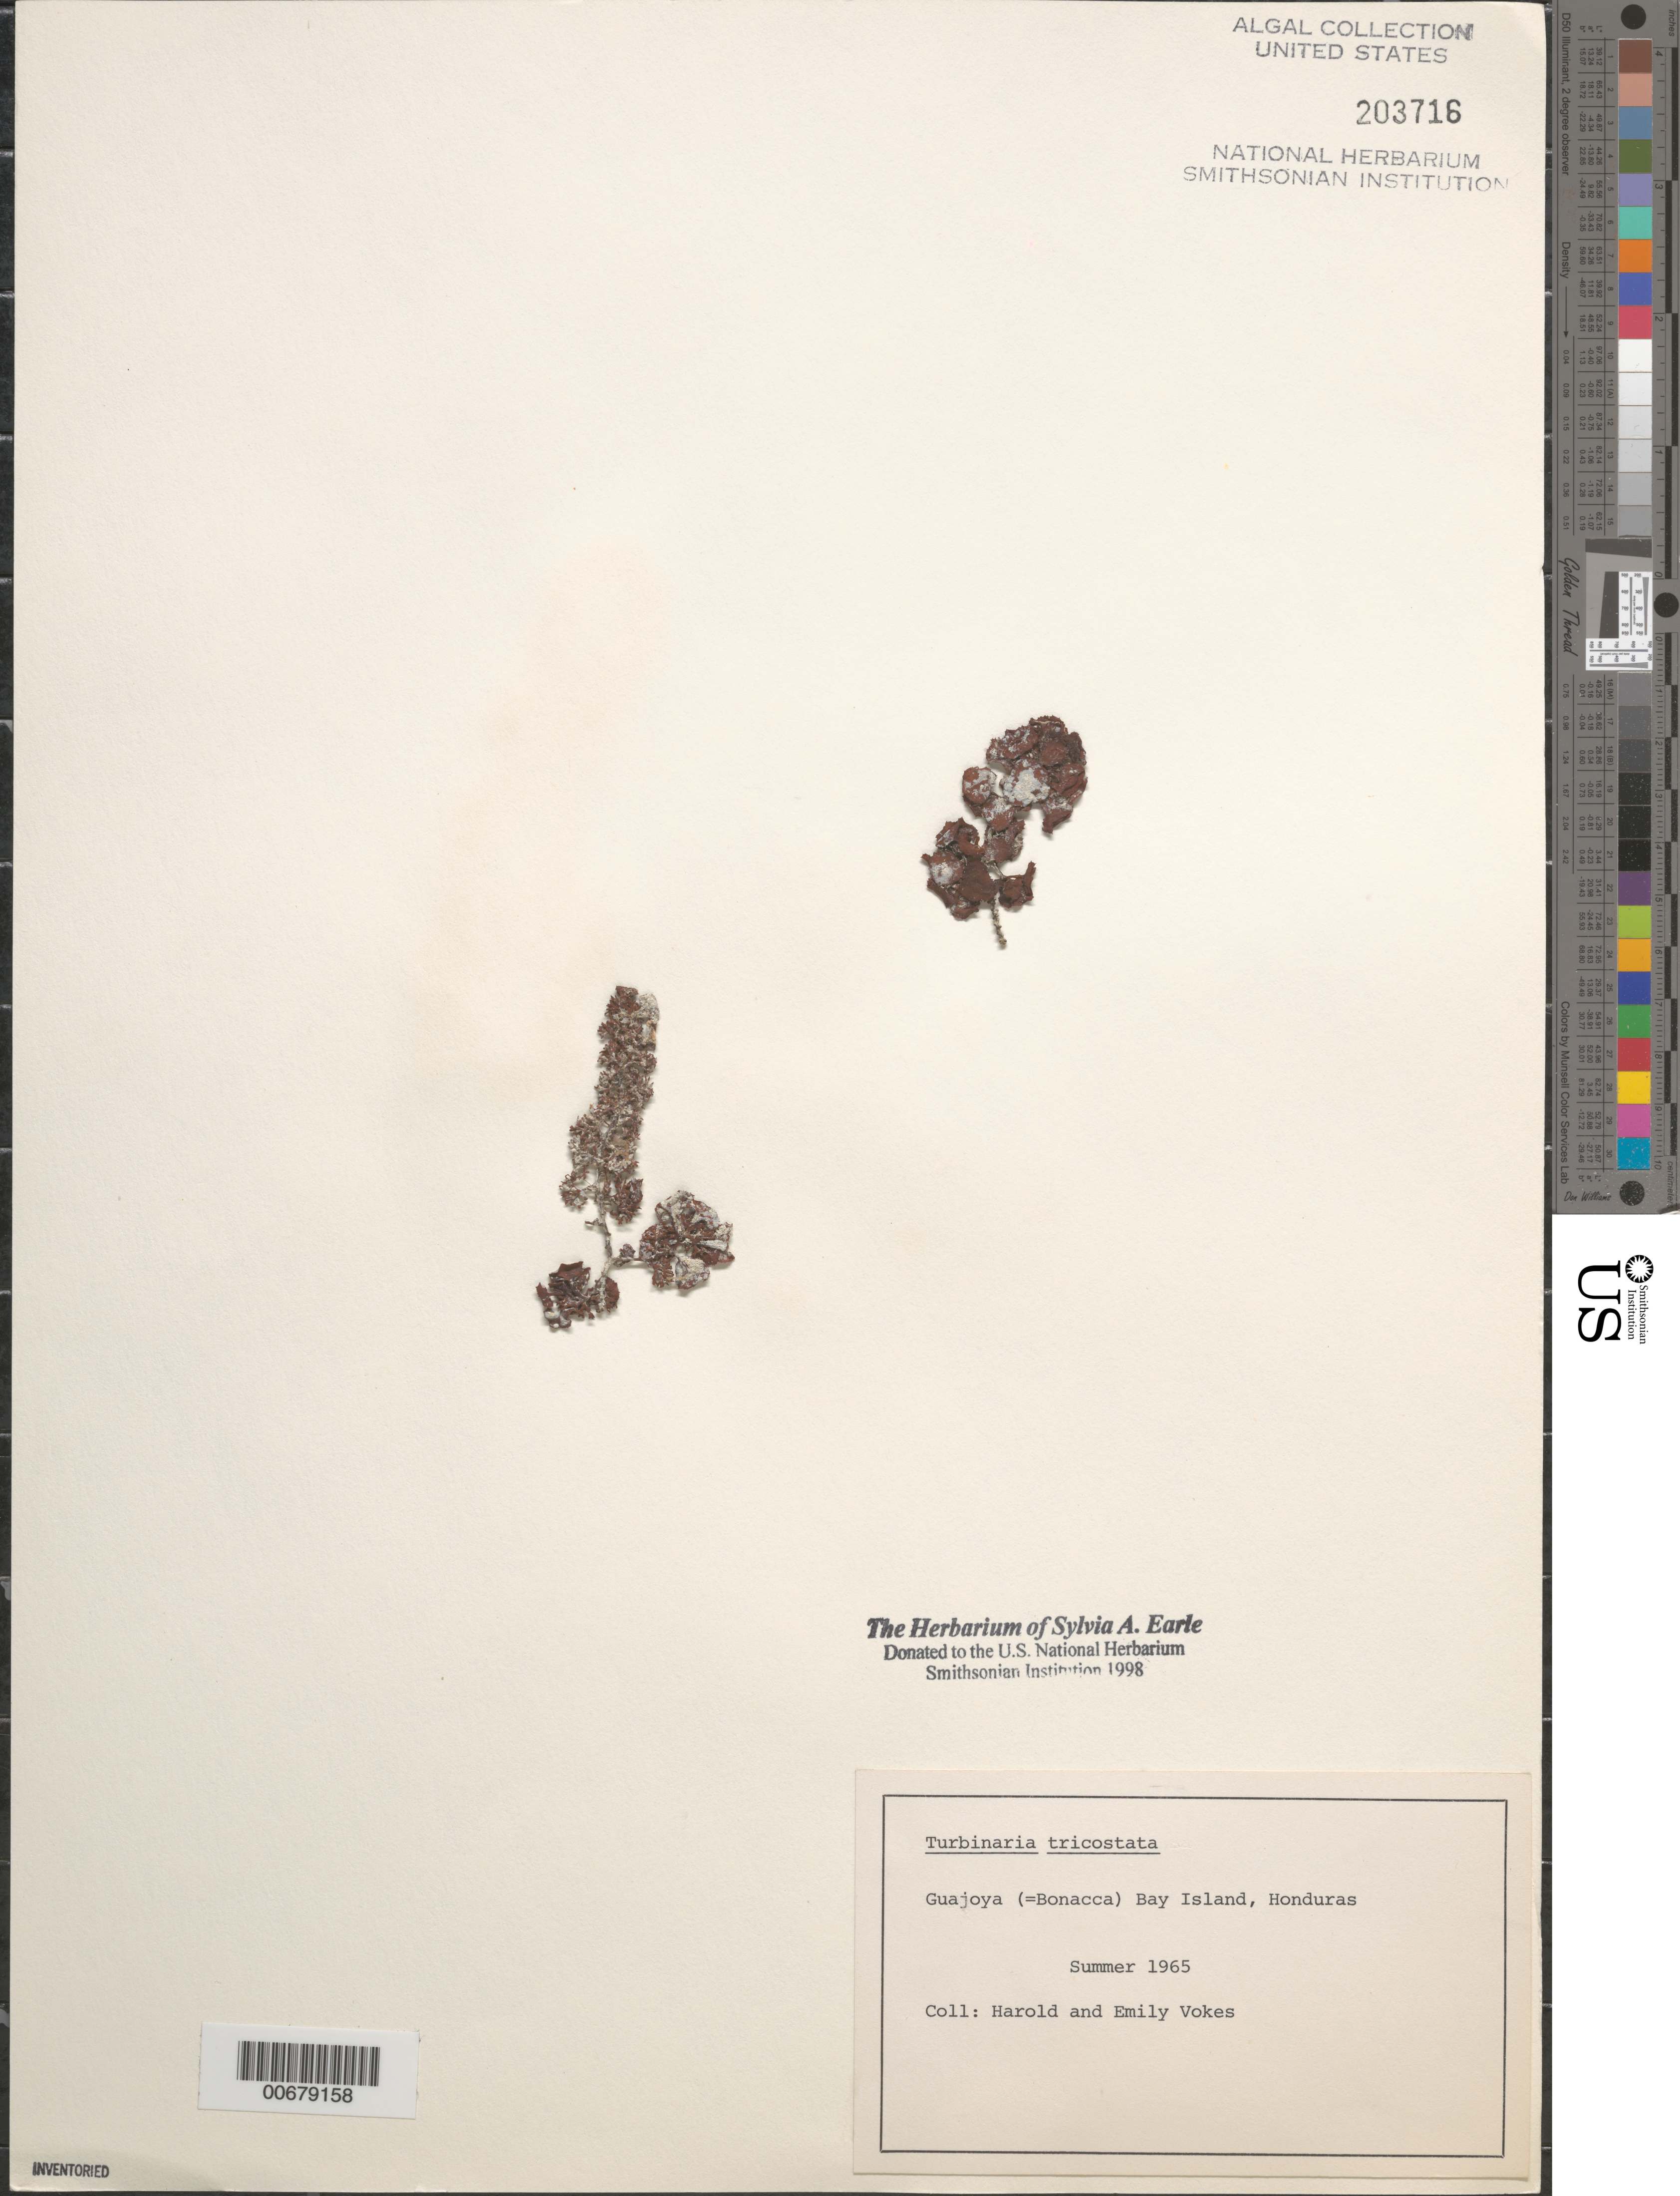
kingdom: Chromista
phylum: Ochrophyta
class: Phaeophyceae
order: Fucales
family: Sargassaceae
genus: Turbinaria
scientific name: Turbinaria tricostata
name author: E.S. Barton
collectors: H. Vokes & E. Vokes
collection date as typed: Sum 1965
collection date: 1965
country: Honduras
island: Guajoya Bay Island (Bonacca Bay I.)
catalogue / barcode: US 203716